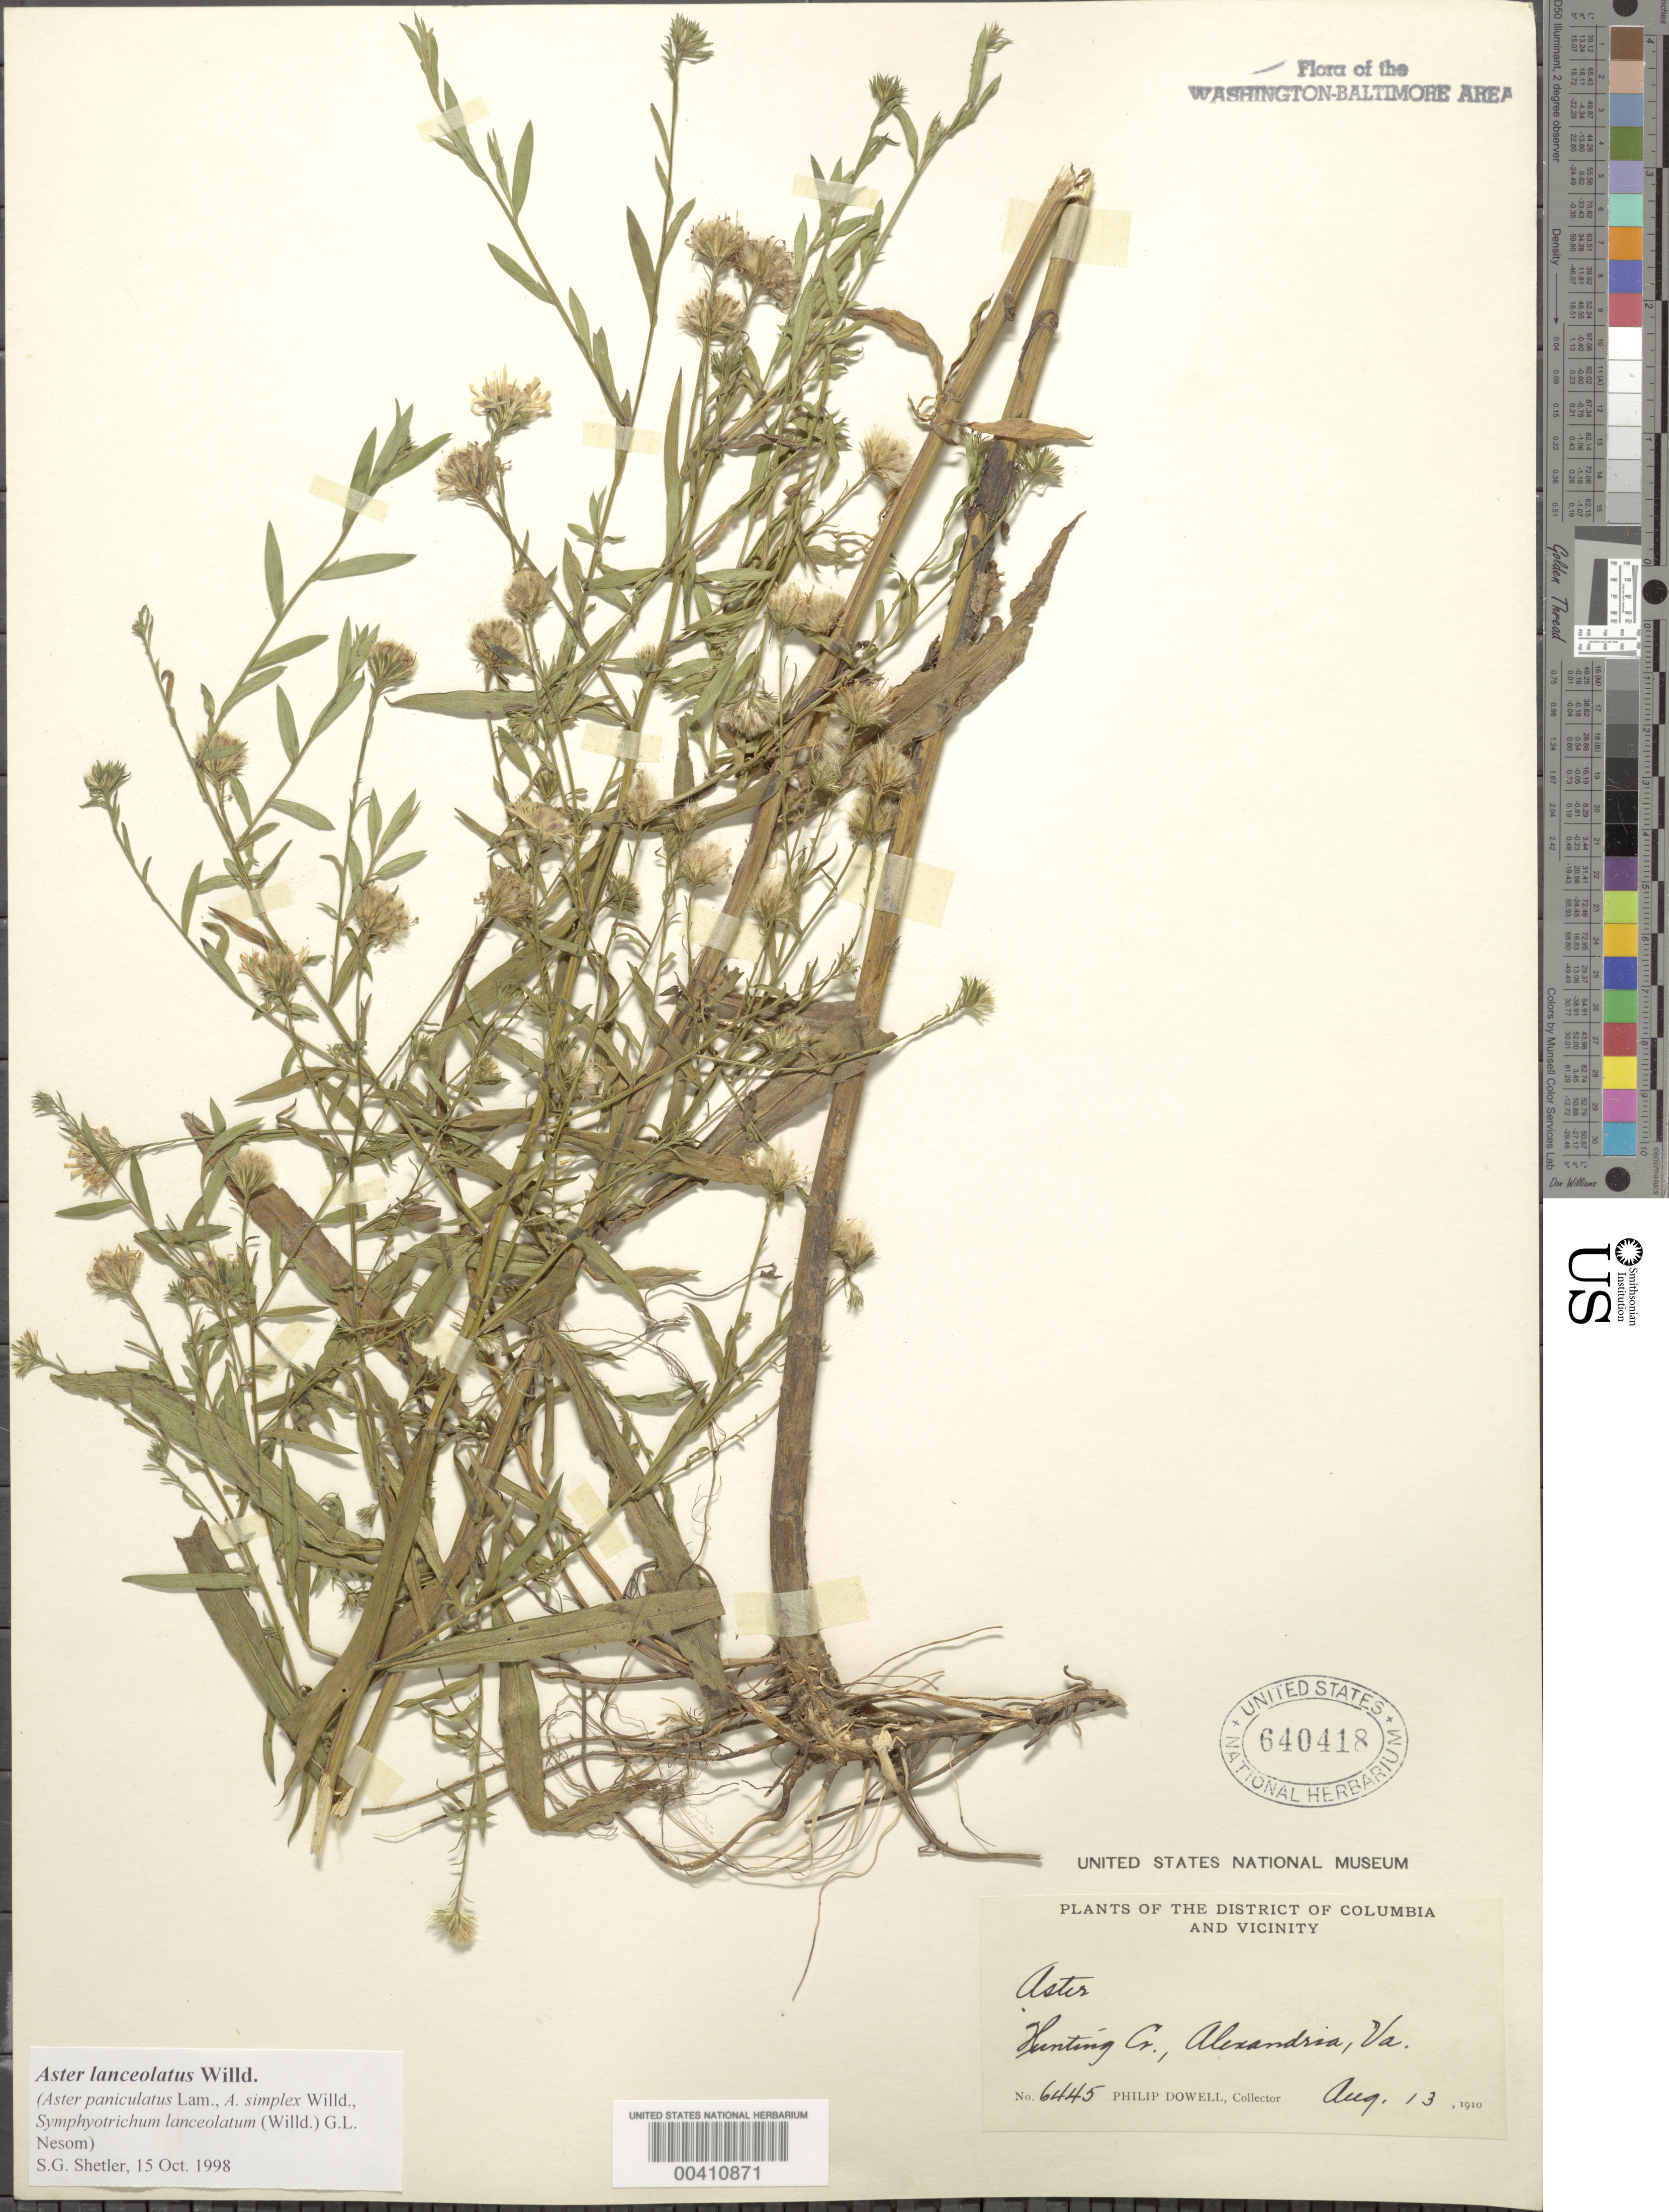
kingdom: Plantae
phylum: Tracheophyta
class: Magnoliopsida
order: Asterales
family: Asteraceae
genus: Symphyotrichum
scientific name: Symphyotrichum lanceolatum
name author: (Willd.) G.L. Nesom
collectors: P. Dowell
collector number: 6445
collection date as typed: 13 Aug 1910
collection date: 1910-08-13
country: United States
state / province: Virginia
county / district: City of Alexandria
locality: Alexandria, Hunting Creek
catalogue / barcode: US 640418